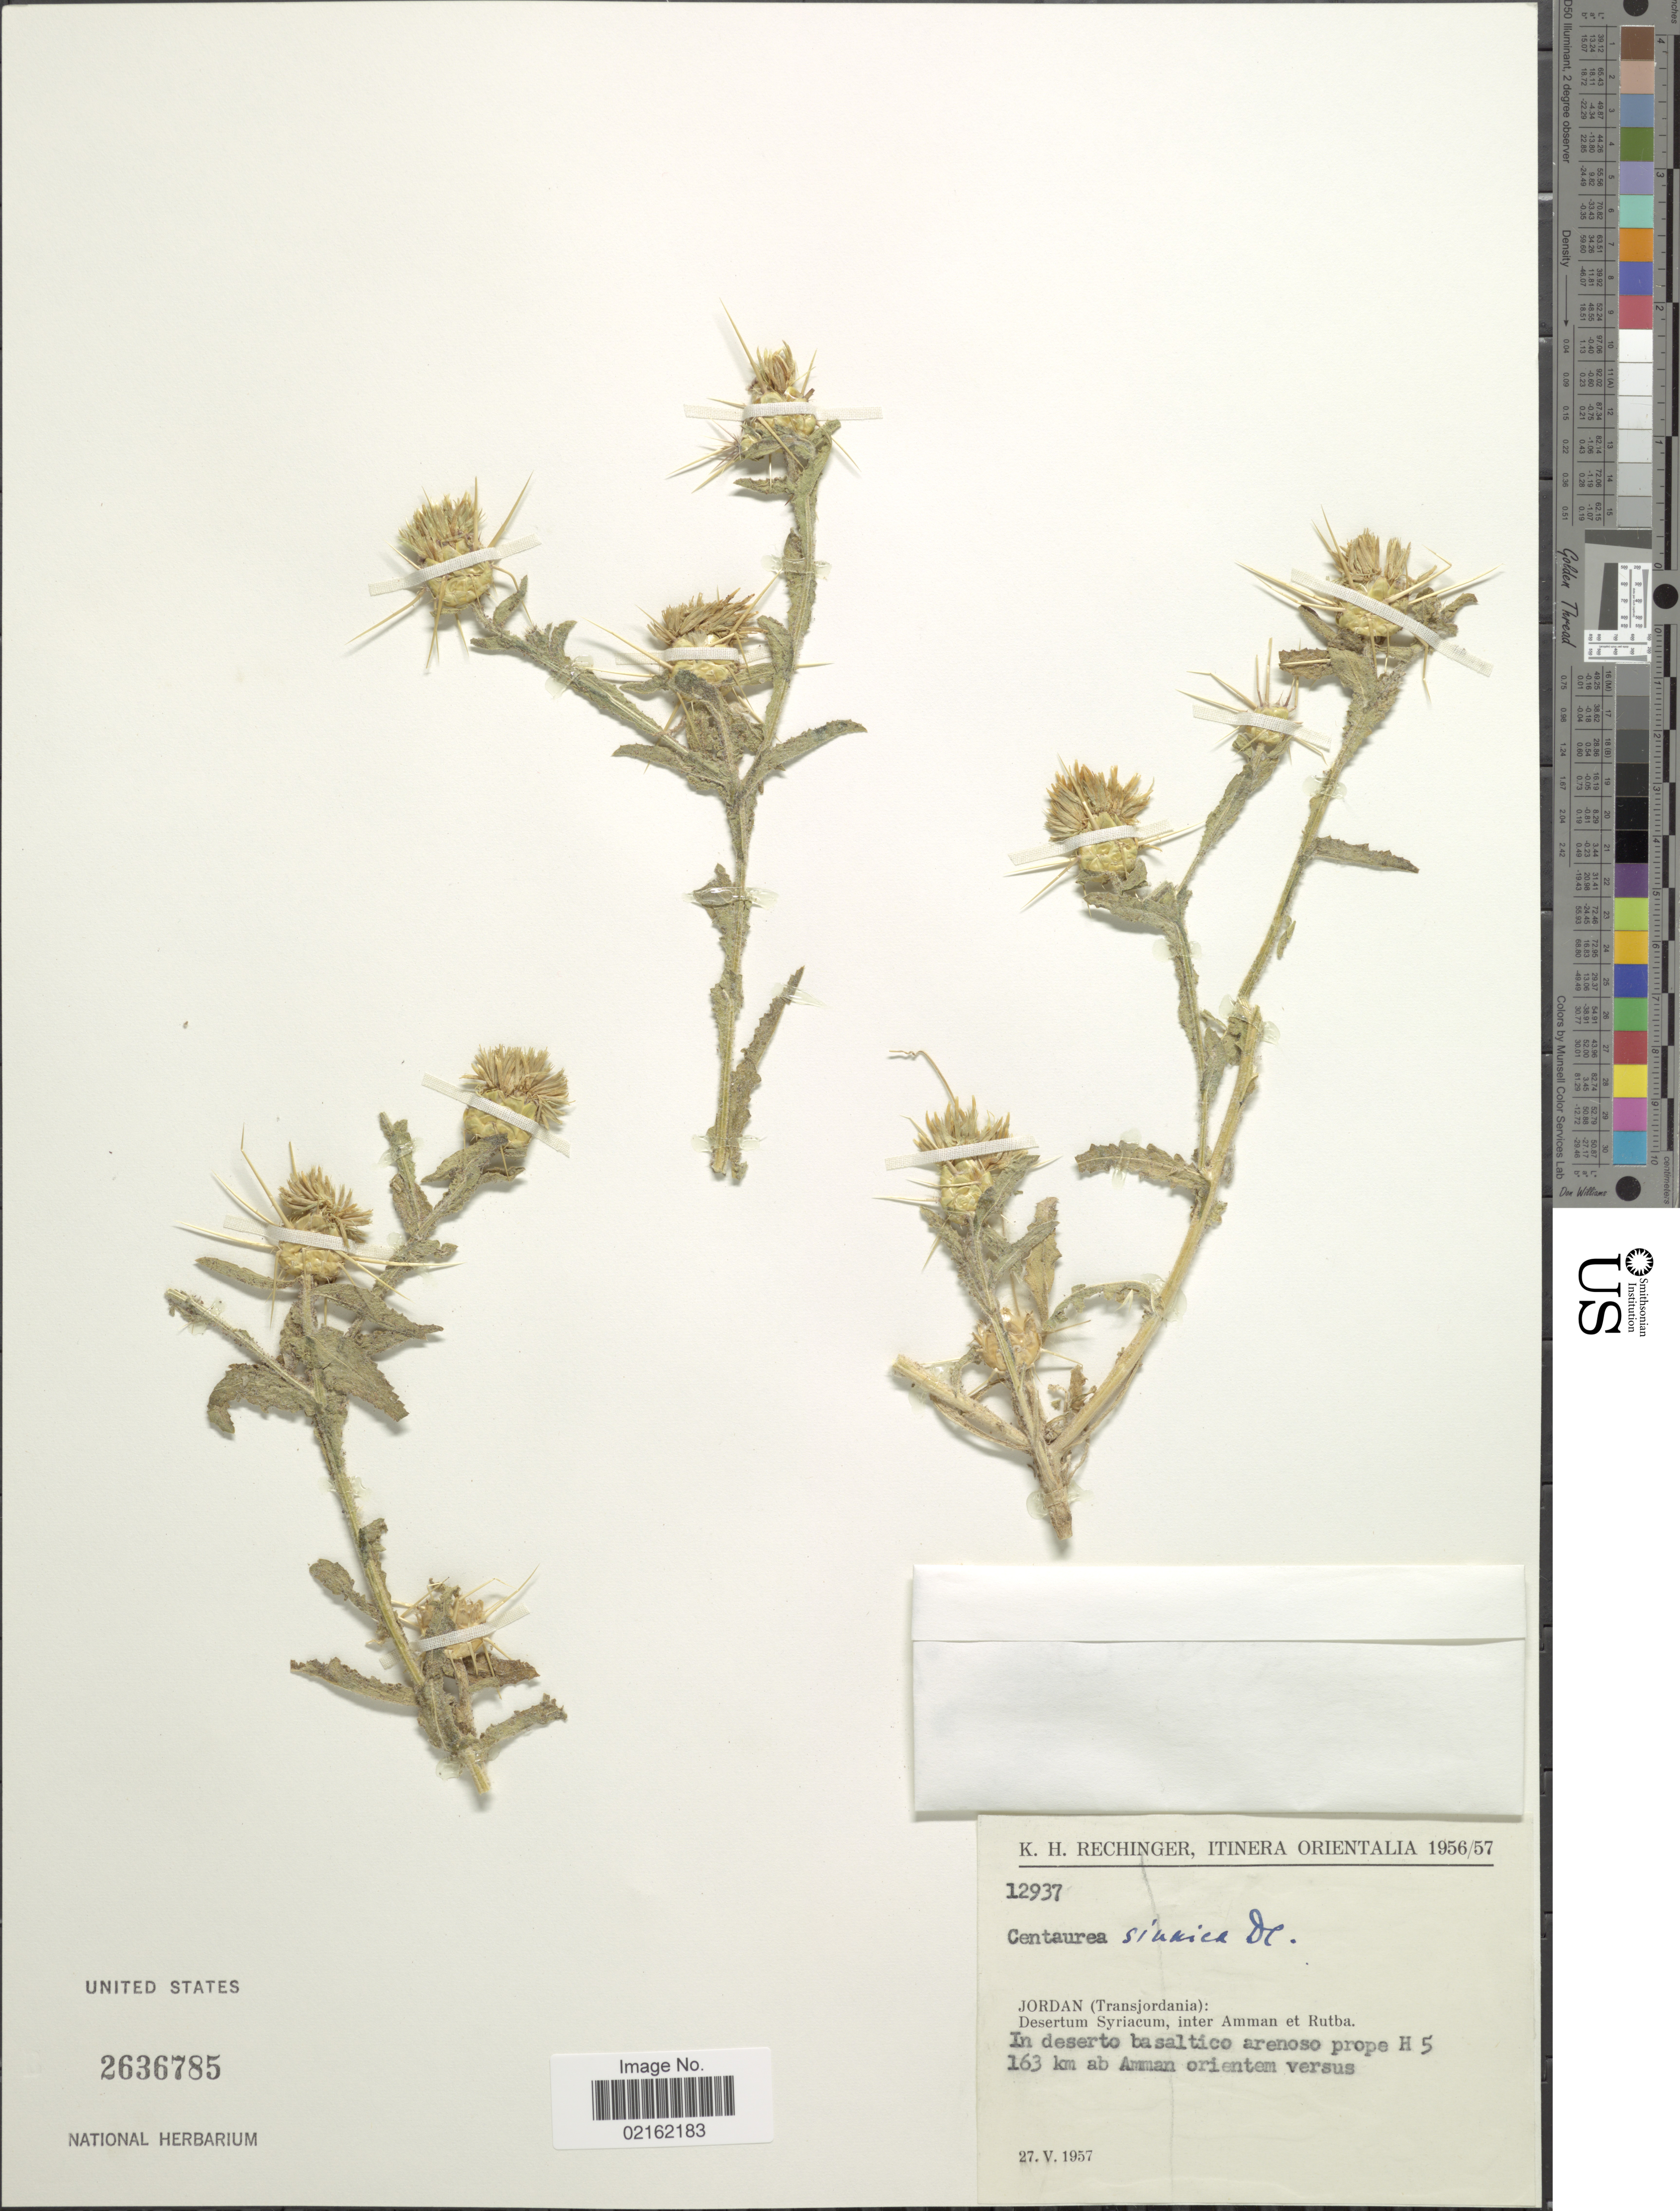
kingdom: Plantae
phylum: Tracheophyta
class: Magnoliopsida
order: Asterales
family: Asteraceae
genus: Centaurea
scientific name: Centaurea sinaica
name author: DC.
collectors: K. H. Rechinger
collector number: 12937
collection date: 1957-05-27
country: Jordan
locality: Itinera Orientalia, Transjordania, Desertum Syriacum, inter Amman et Rutba, prope H 5, 163 km ab Amman orientem versus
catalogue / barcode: US 2636785